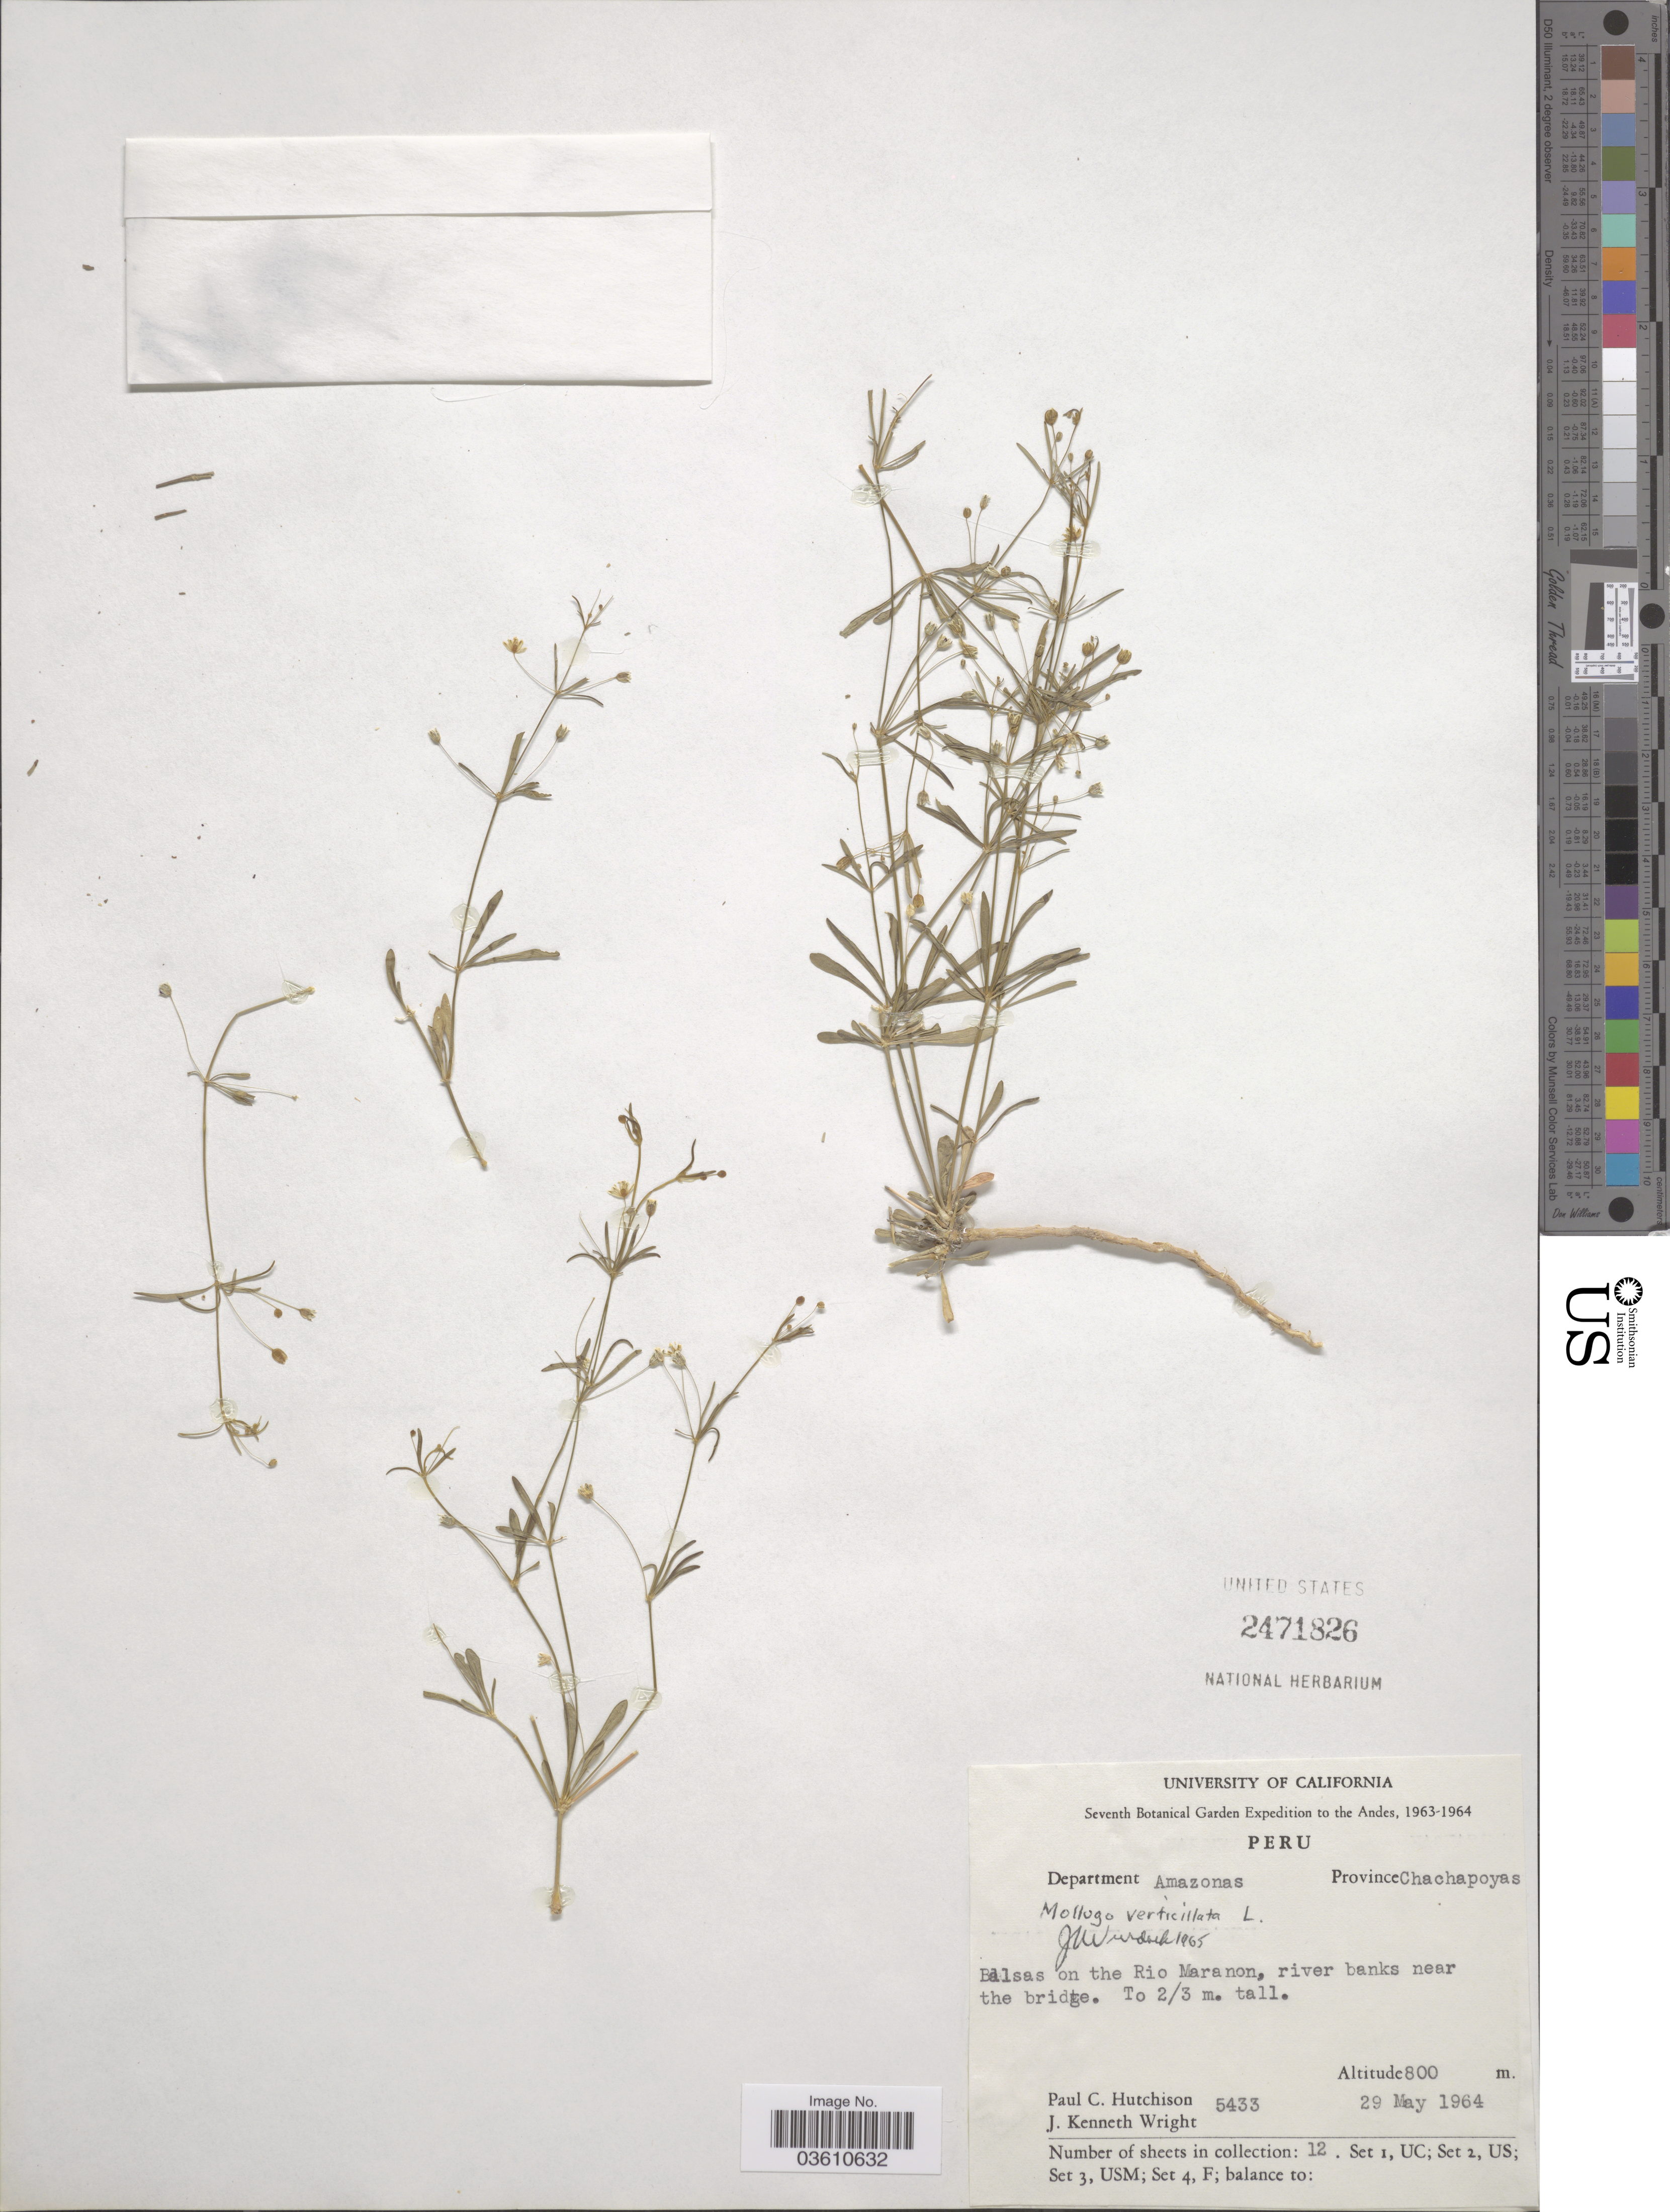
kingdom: Plantae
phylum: Tracheophyta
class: Magnoliopsida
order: Caryophyllales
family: Molluginaceae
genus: Mollugo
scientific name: Mollugo verticillata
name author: L.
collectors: P. C. Hutchison & J. K. Wright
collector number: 5433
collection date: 1964-05-29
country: Peru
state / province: Amazonas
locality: Department Amazonas. Province Chachapoyas. Balsas on the Rio Maranon, river banks near the bridge.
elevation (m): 800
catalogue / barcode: US 2471826